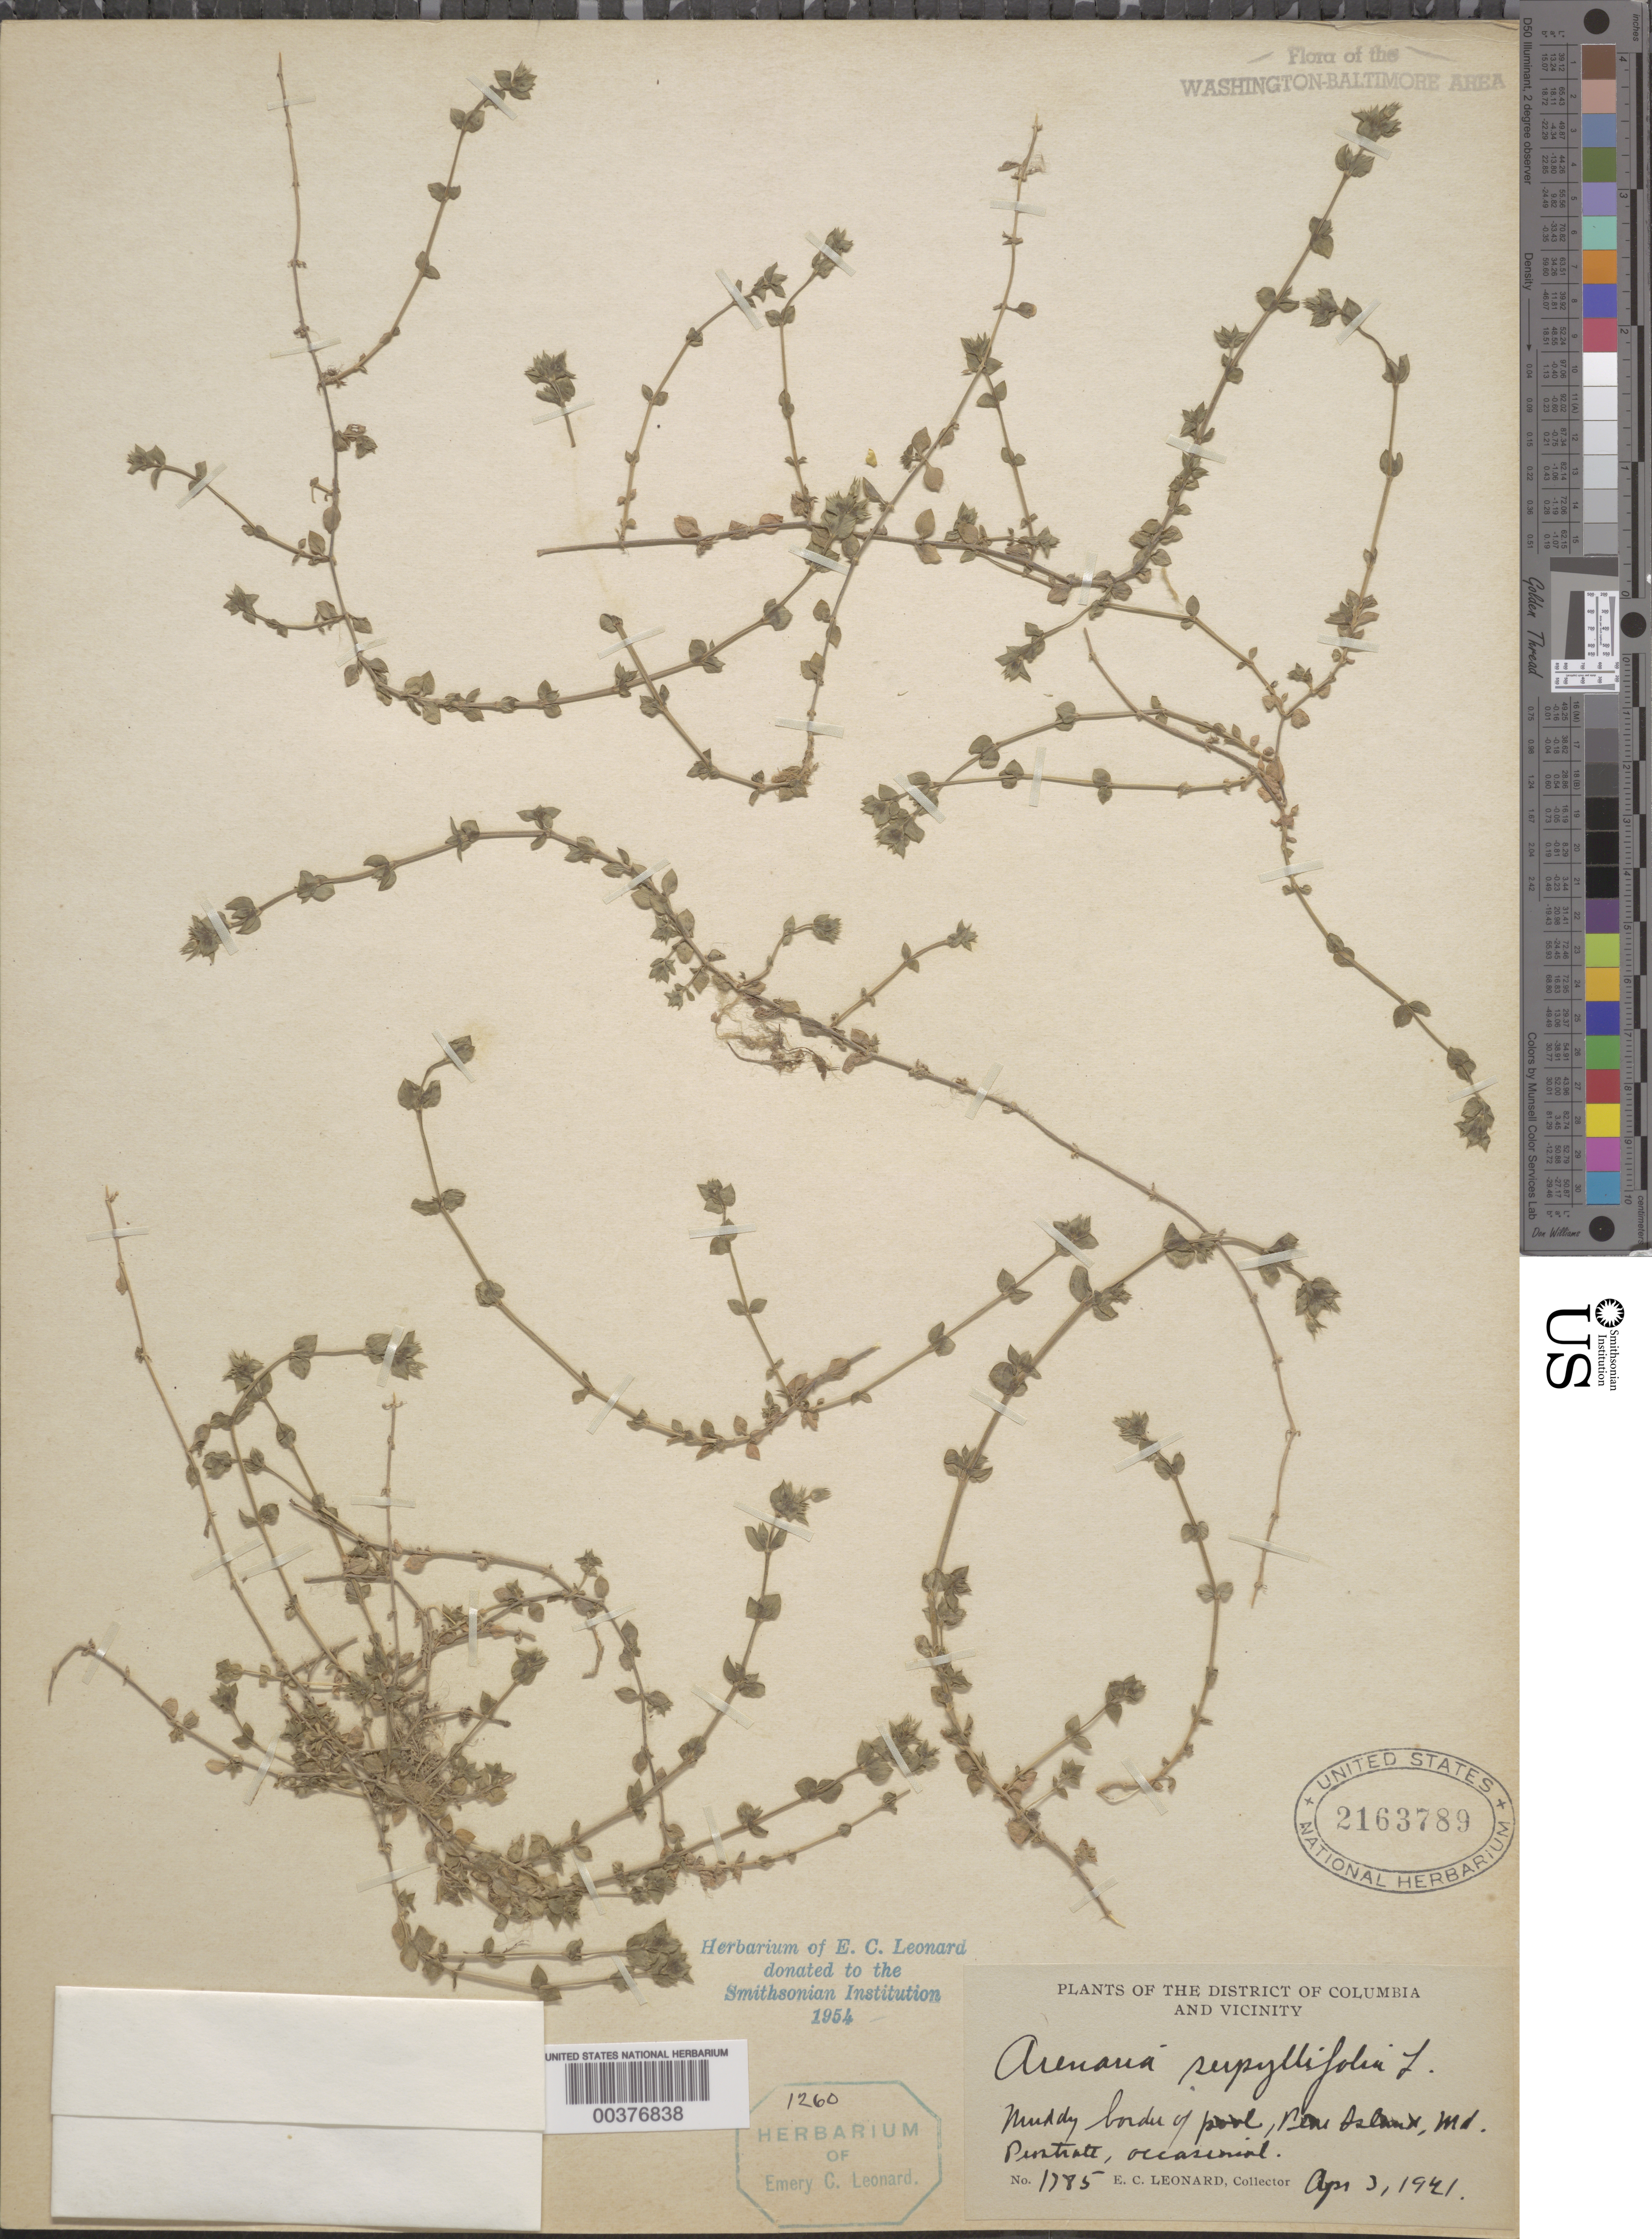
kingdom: Plantae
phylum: Tracheophyta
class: Magnoliopsida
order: Caryophyllales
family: Caryophyllaceae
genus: Arenaria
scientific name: Arenaria serpyllifolia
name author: L.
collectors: E. C. Leonard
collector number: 1785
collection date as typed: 03 Apr 1921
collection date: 1921-04-03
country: United States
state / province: Maryland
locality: Pens? Island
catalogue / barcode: US 2163789